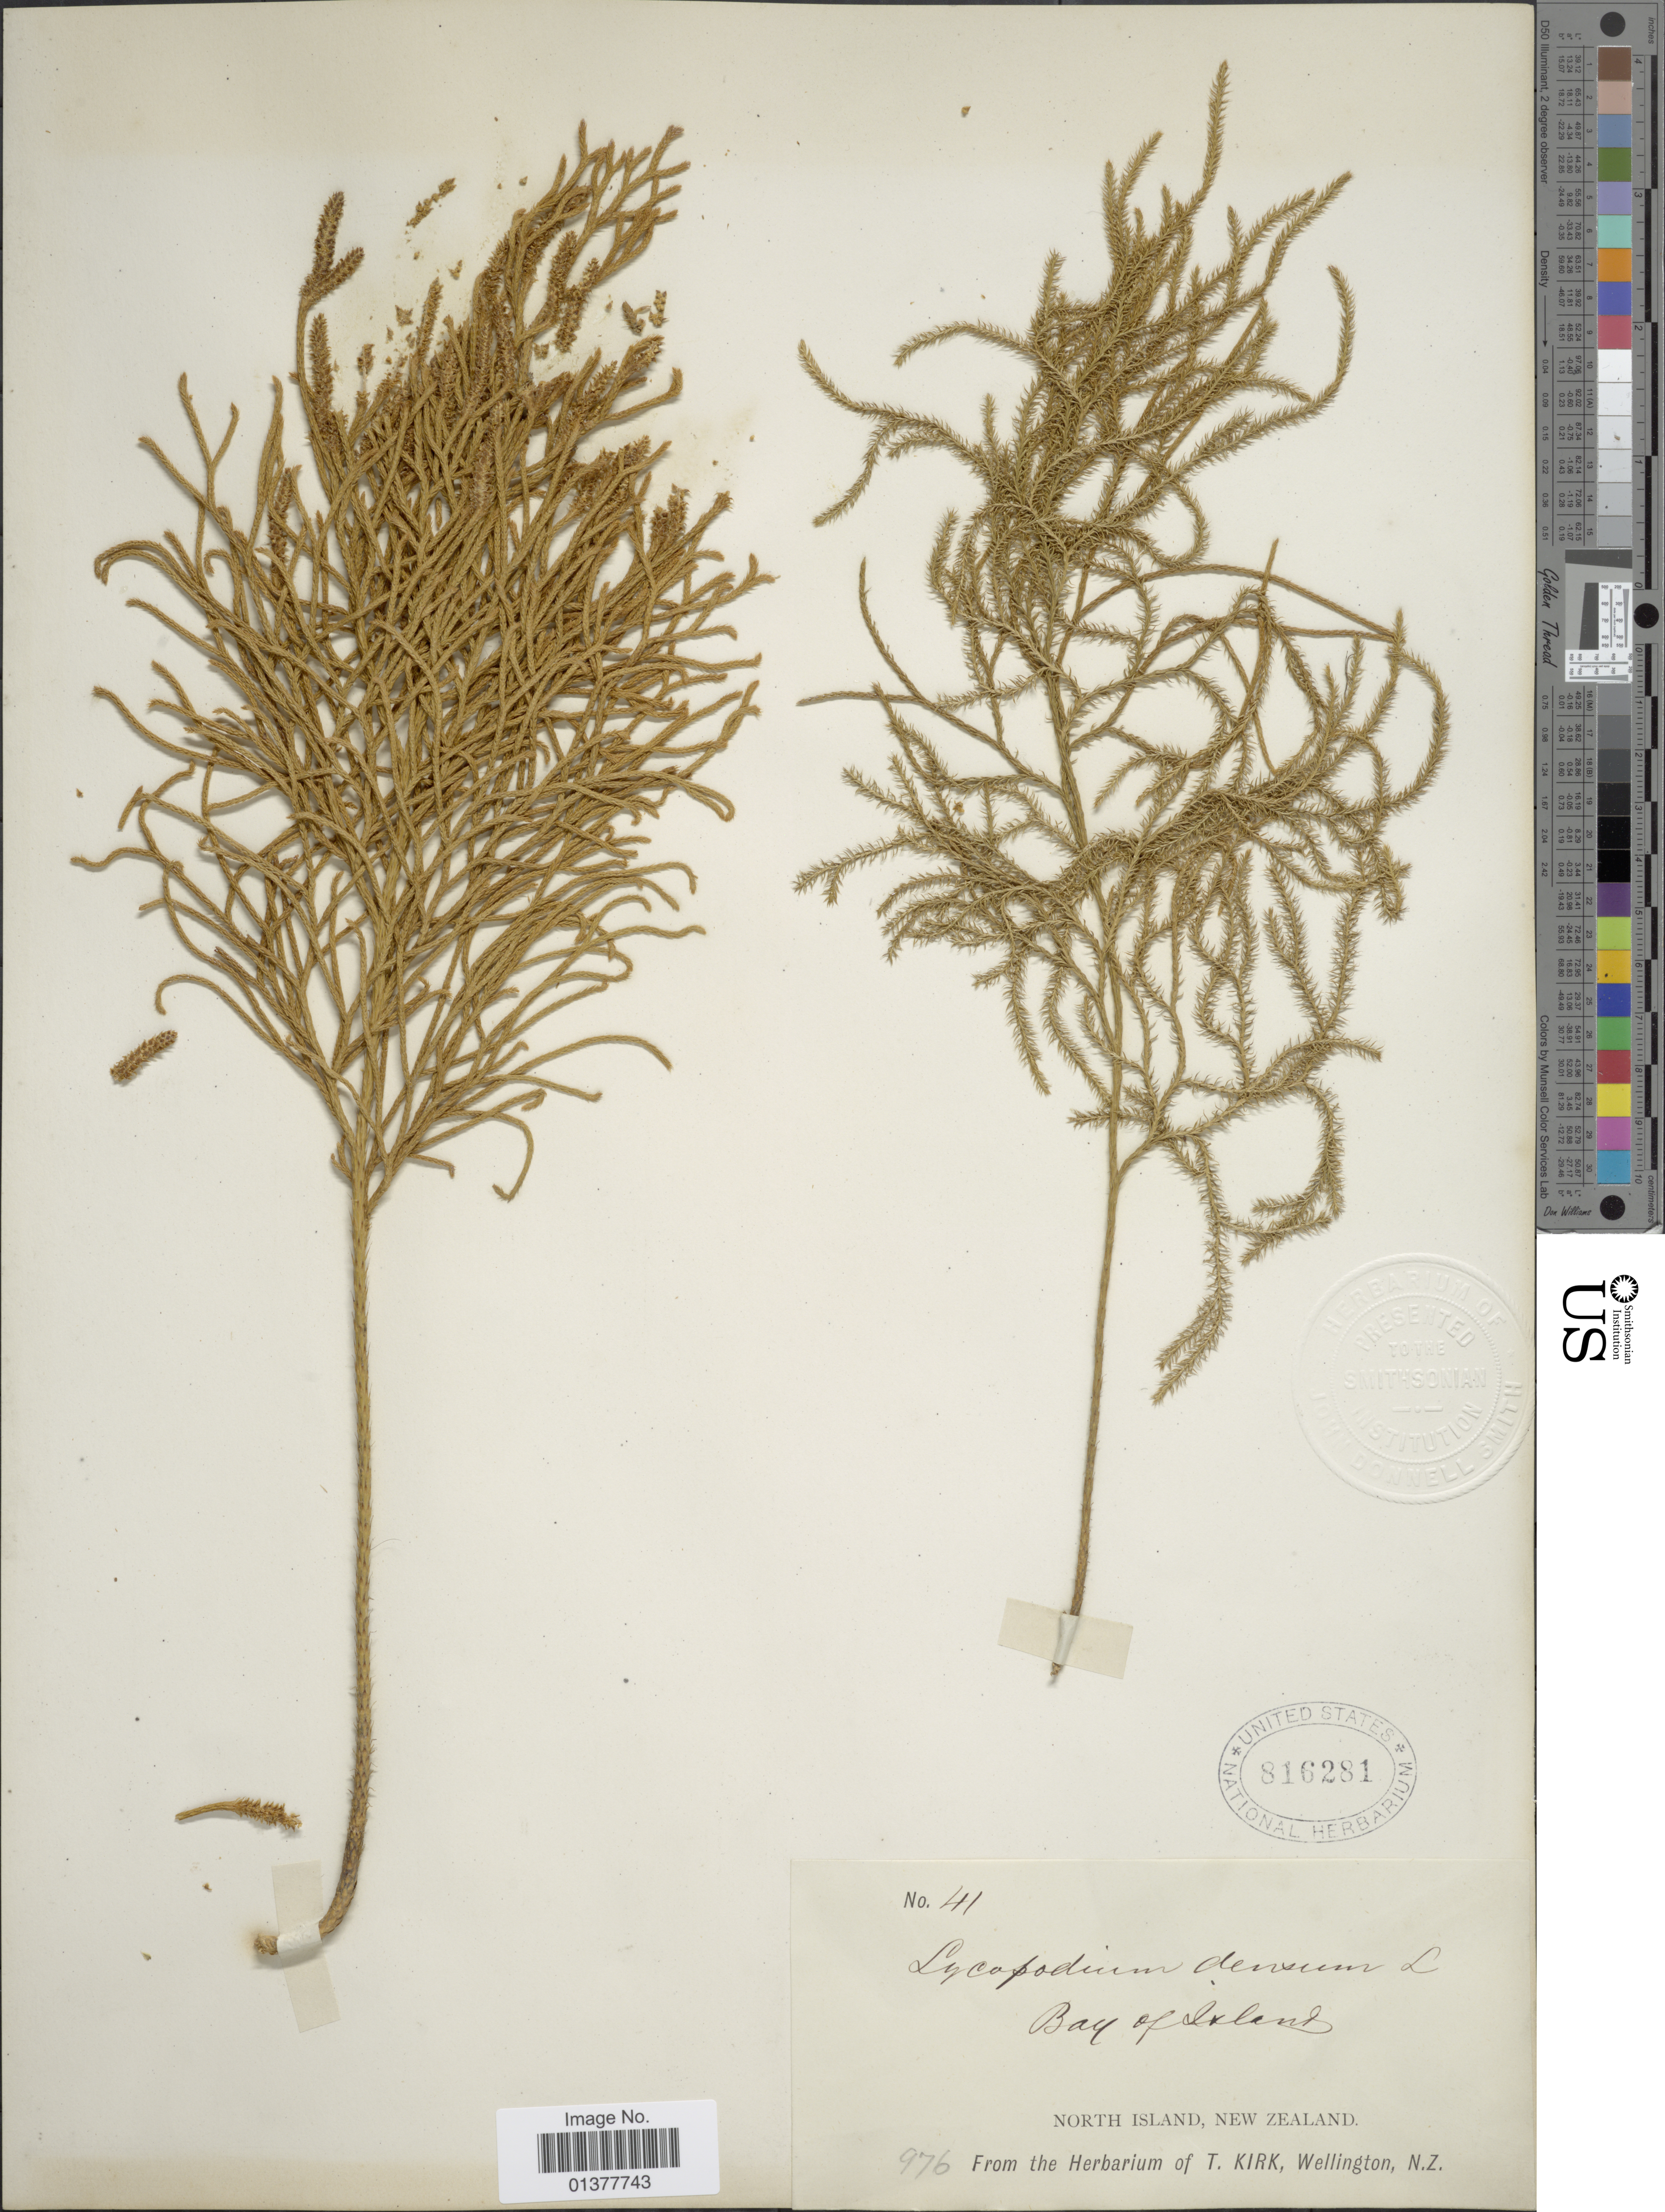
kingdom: Plantae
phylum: Tracheophyta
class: Lycopodiopsida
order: Lycopodiales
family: Lycopodiaceae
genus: Pseudolycopodium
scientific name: Pseudolycopodium densum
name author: (Rothm.) Holub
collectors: T. Kirk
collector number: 976*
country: New Zealand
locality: North Island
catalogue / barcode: US 816281